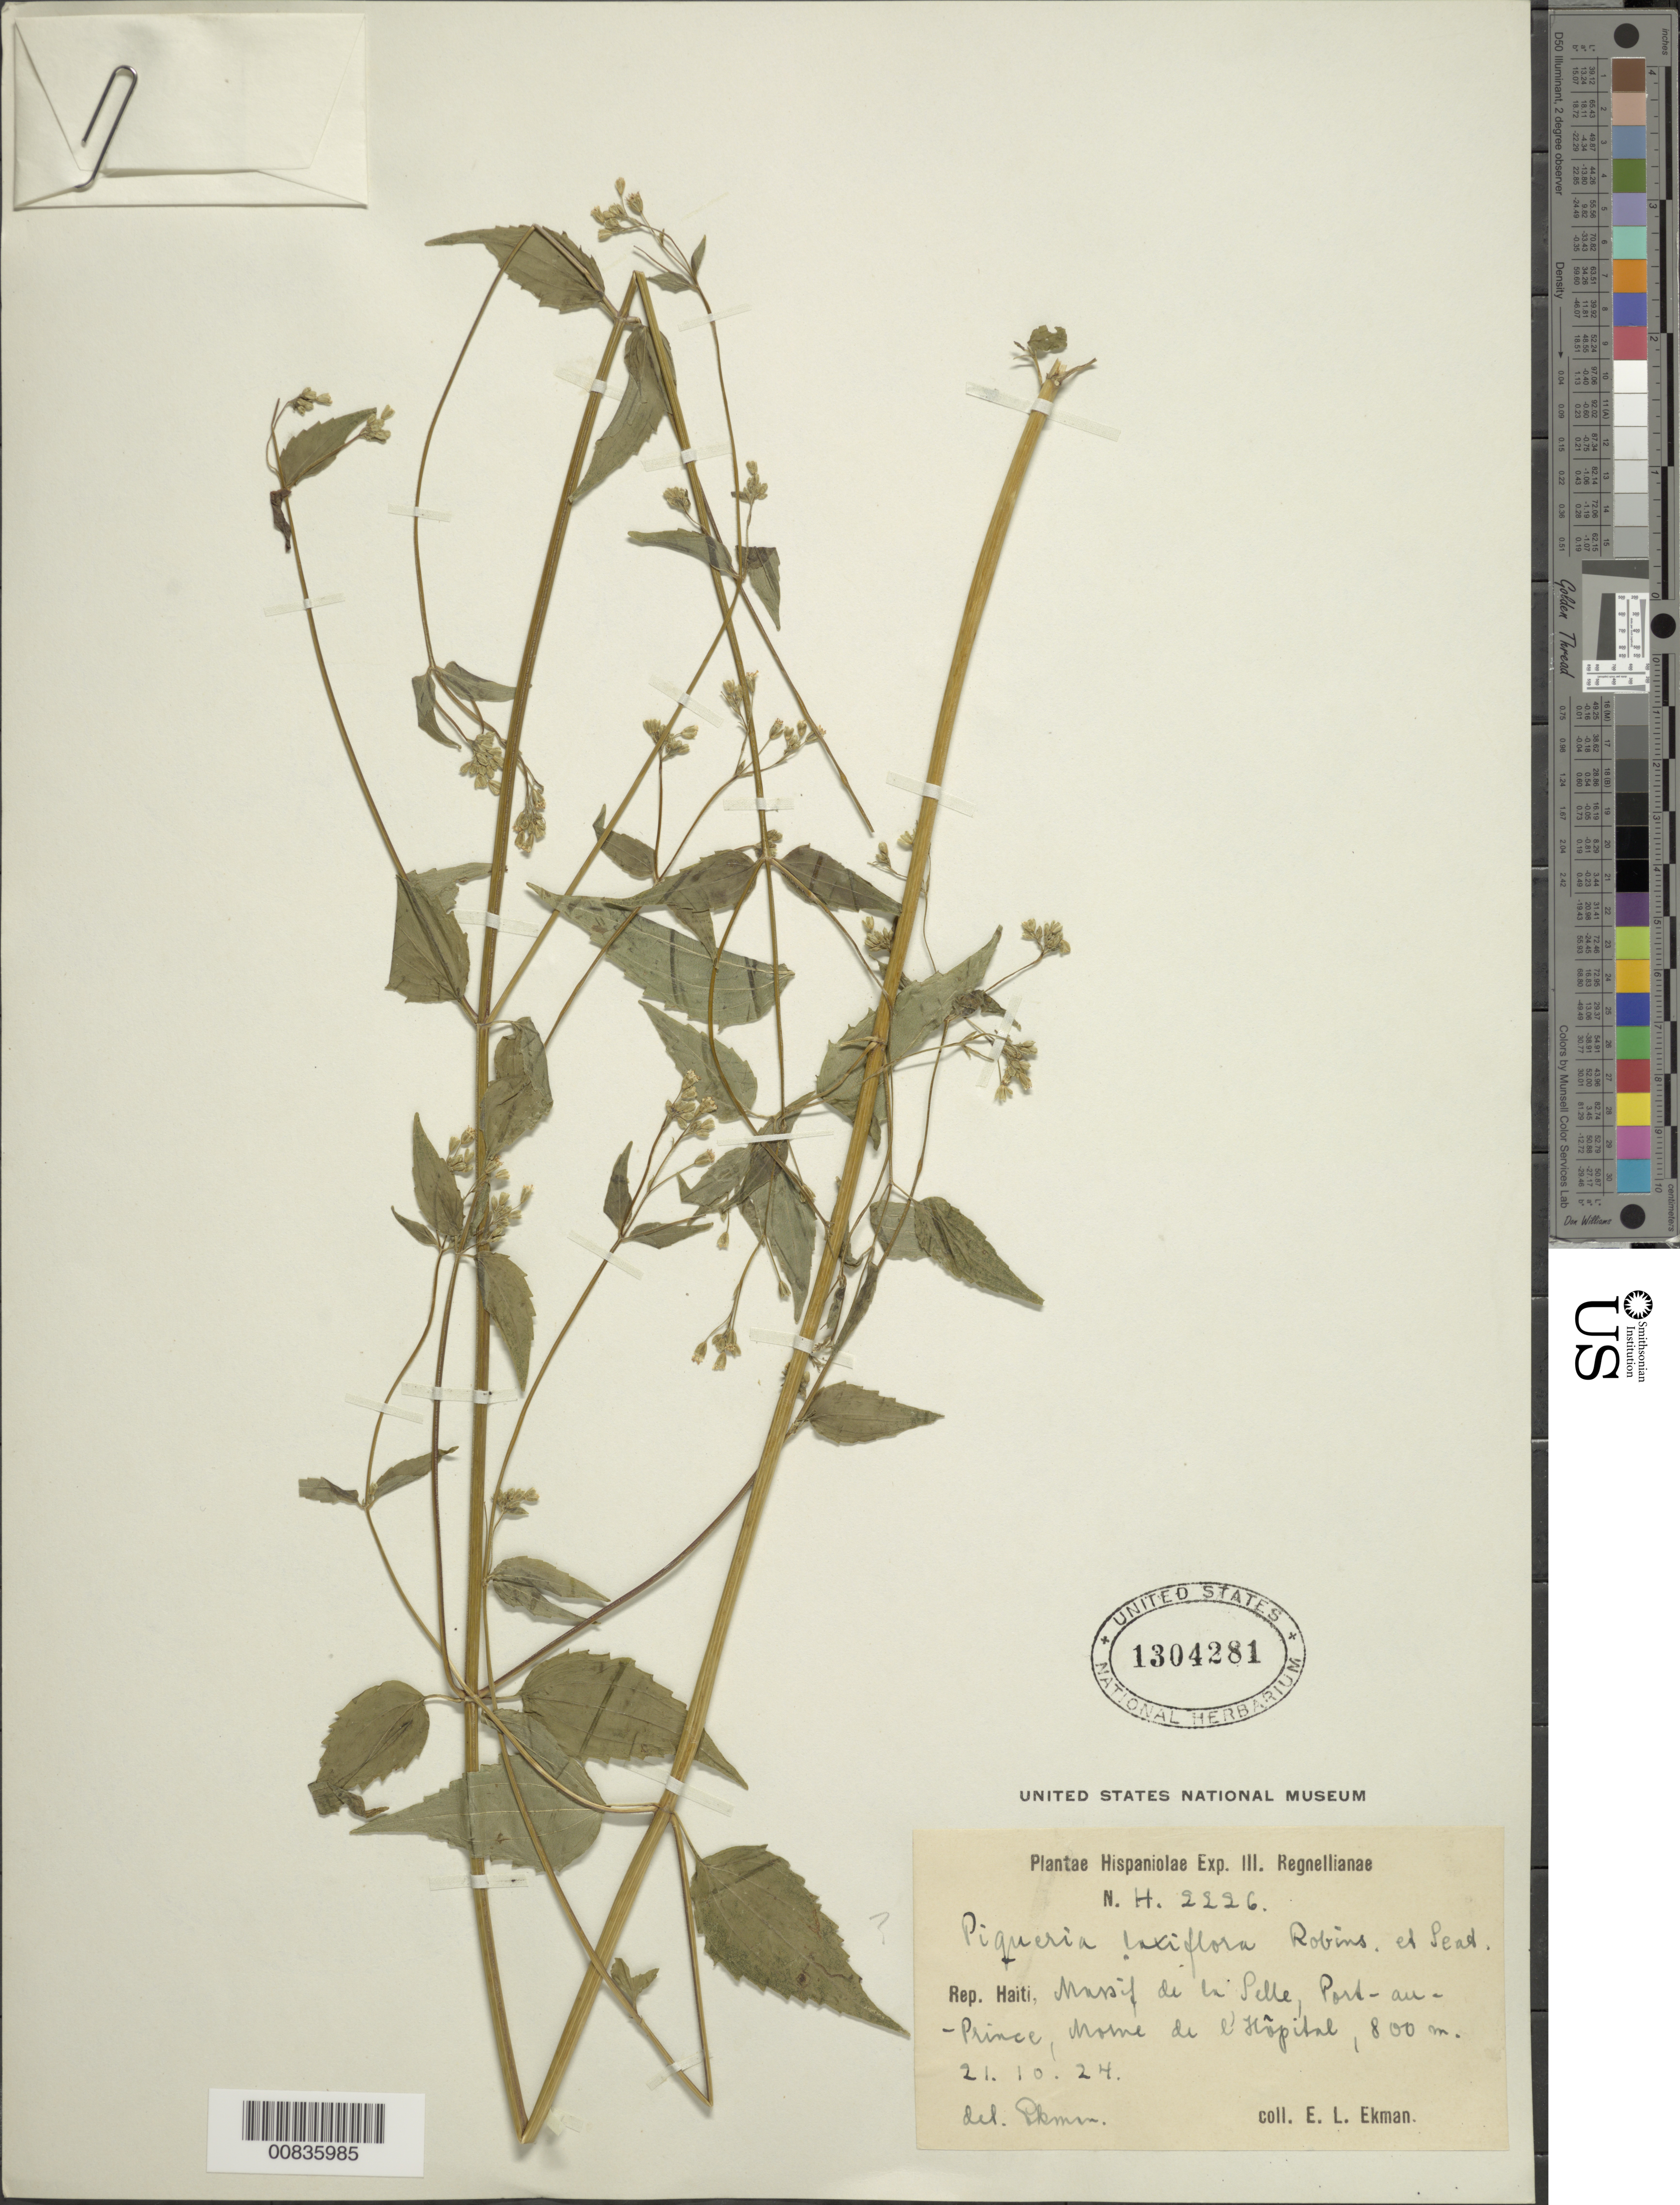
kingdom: Plantae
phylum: Tracheophyta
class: Magnoliopsida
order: Asterales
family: Asteraceae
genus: Piqueria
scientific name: Piqueria laxiflora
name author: B.L. Rob. & Seaton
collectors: E. L. Ekman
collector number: H 2226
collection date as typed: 21 Oct 1924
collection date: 1924-10-21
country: Haiti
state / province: Ouest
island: Hispaniola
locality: Massif de la Selle, Port-au-Prince, Morne de l'Hôpital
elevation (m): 800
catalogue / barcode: US 1304281